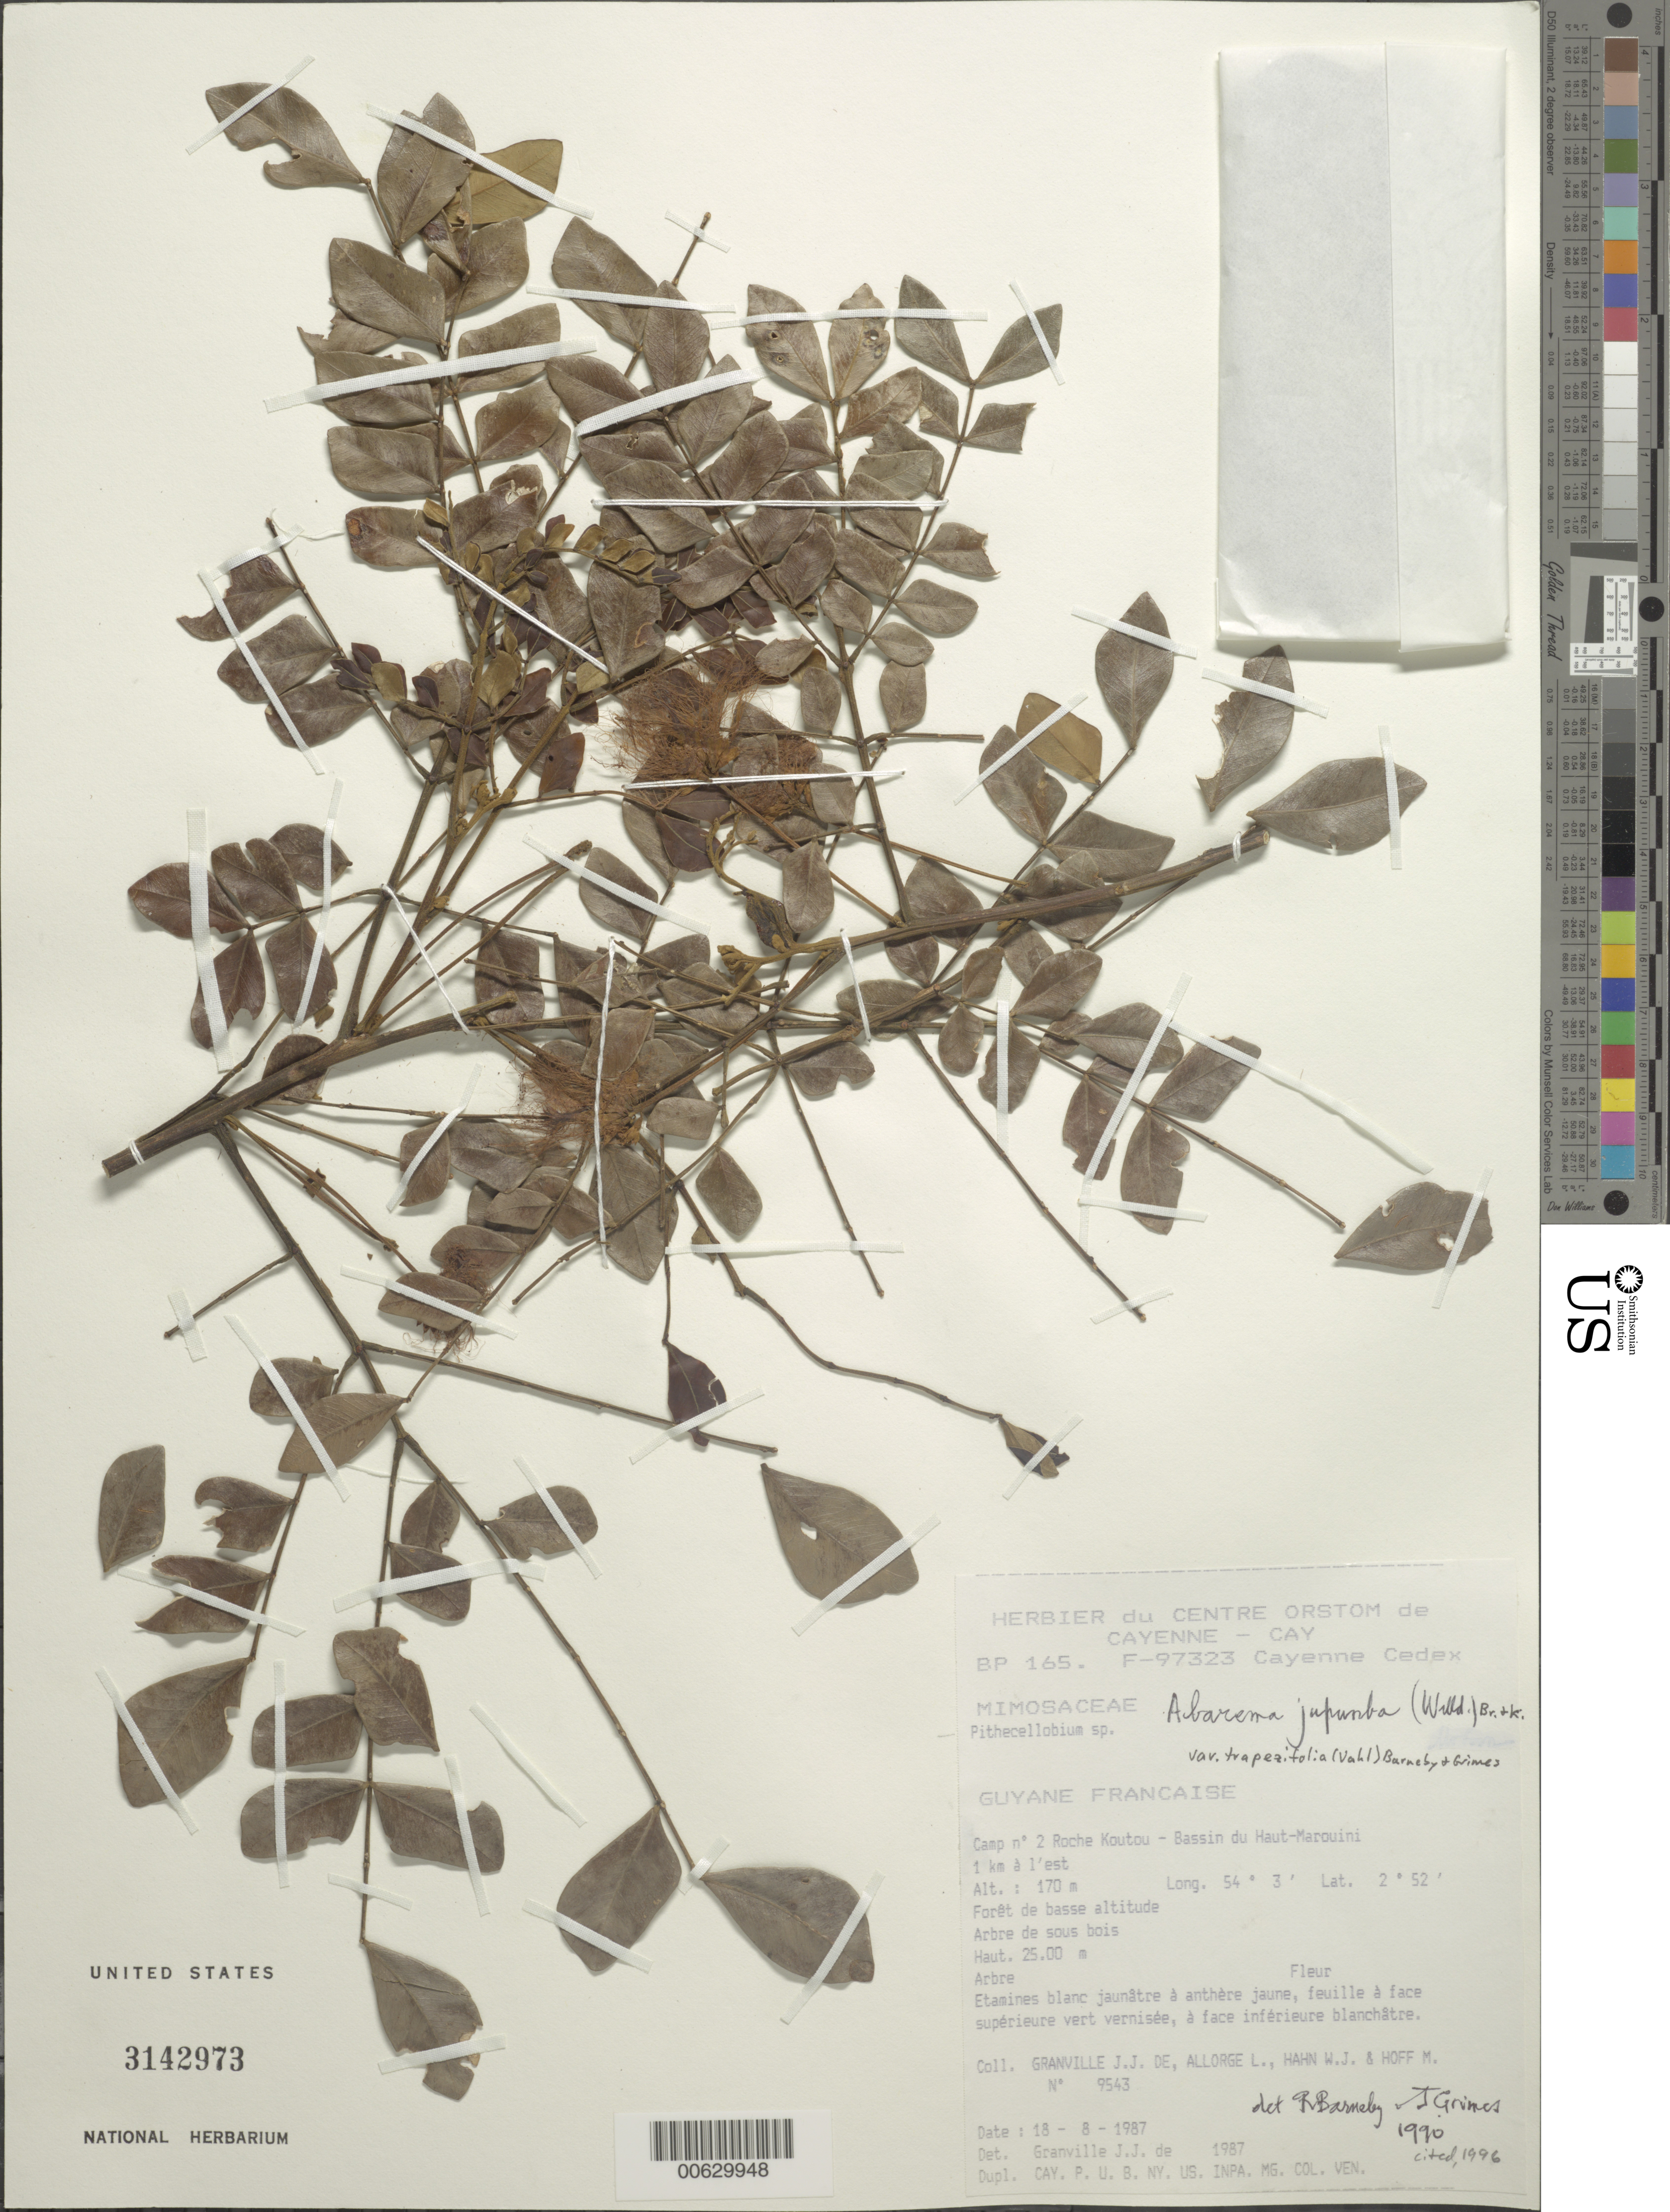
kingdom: Plantae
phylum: Tracheophyta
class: Magnoliopsida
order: Fabales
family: Fabaceae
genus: Abarema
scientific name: Abarema jupunba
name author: (Willd.) Britton & Killip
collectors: J.-J. de Granville, L. Allorge, W. J. Hahn & M. Hoff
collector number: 9543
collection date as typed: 18-Aug-87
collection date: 1987-08-18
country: French Guiana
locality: Roche Koutou, Bassin du Haut-Marouini, Camp # 2, 1 km a l'est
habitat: Forêt de basse altitude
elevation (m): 170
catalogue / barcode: US 3142973